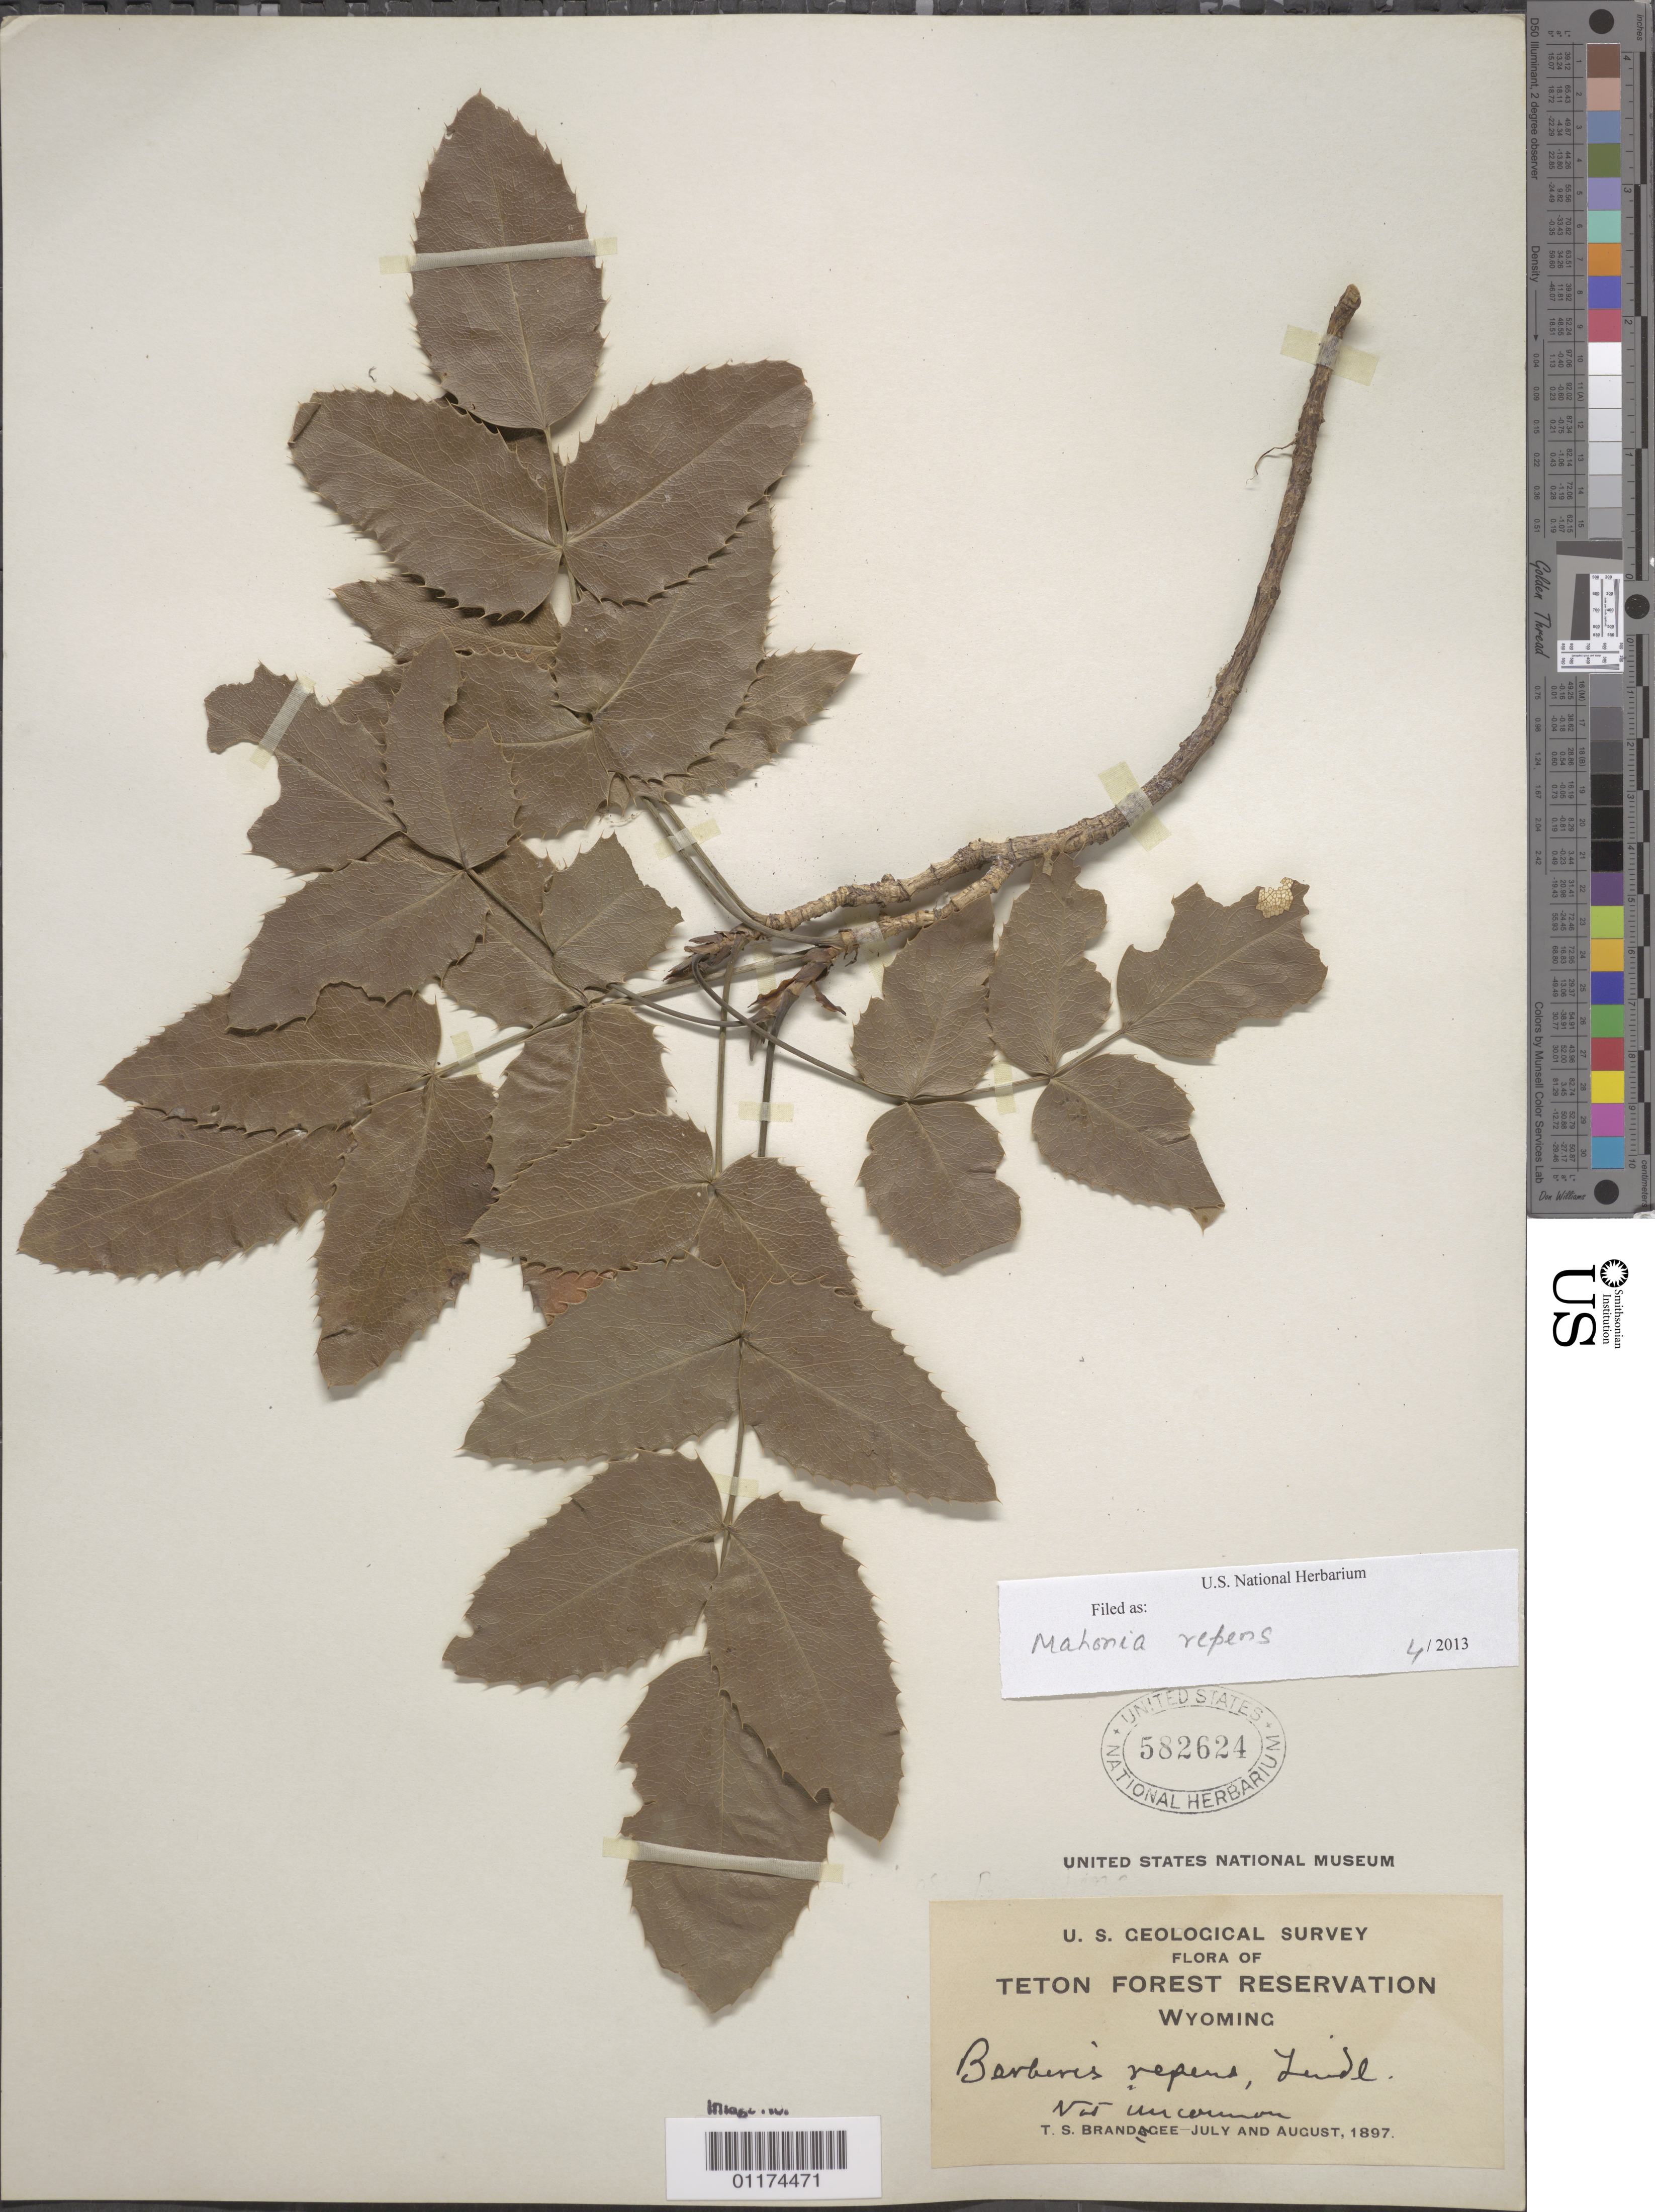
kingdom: Plantae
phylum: Tracheophyta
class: Magnoliopsida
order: Ranunculales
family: Berberidaceae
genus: Mahonia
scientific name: Mahonia repens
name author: (Lindl.) G. Don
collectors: T. S. Brandegee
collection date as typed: Jul 1897 and -- Aug 1897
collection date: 1897-07,1897-08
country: United States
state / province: Wyoming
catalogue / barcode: US 582624